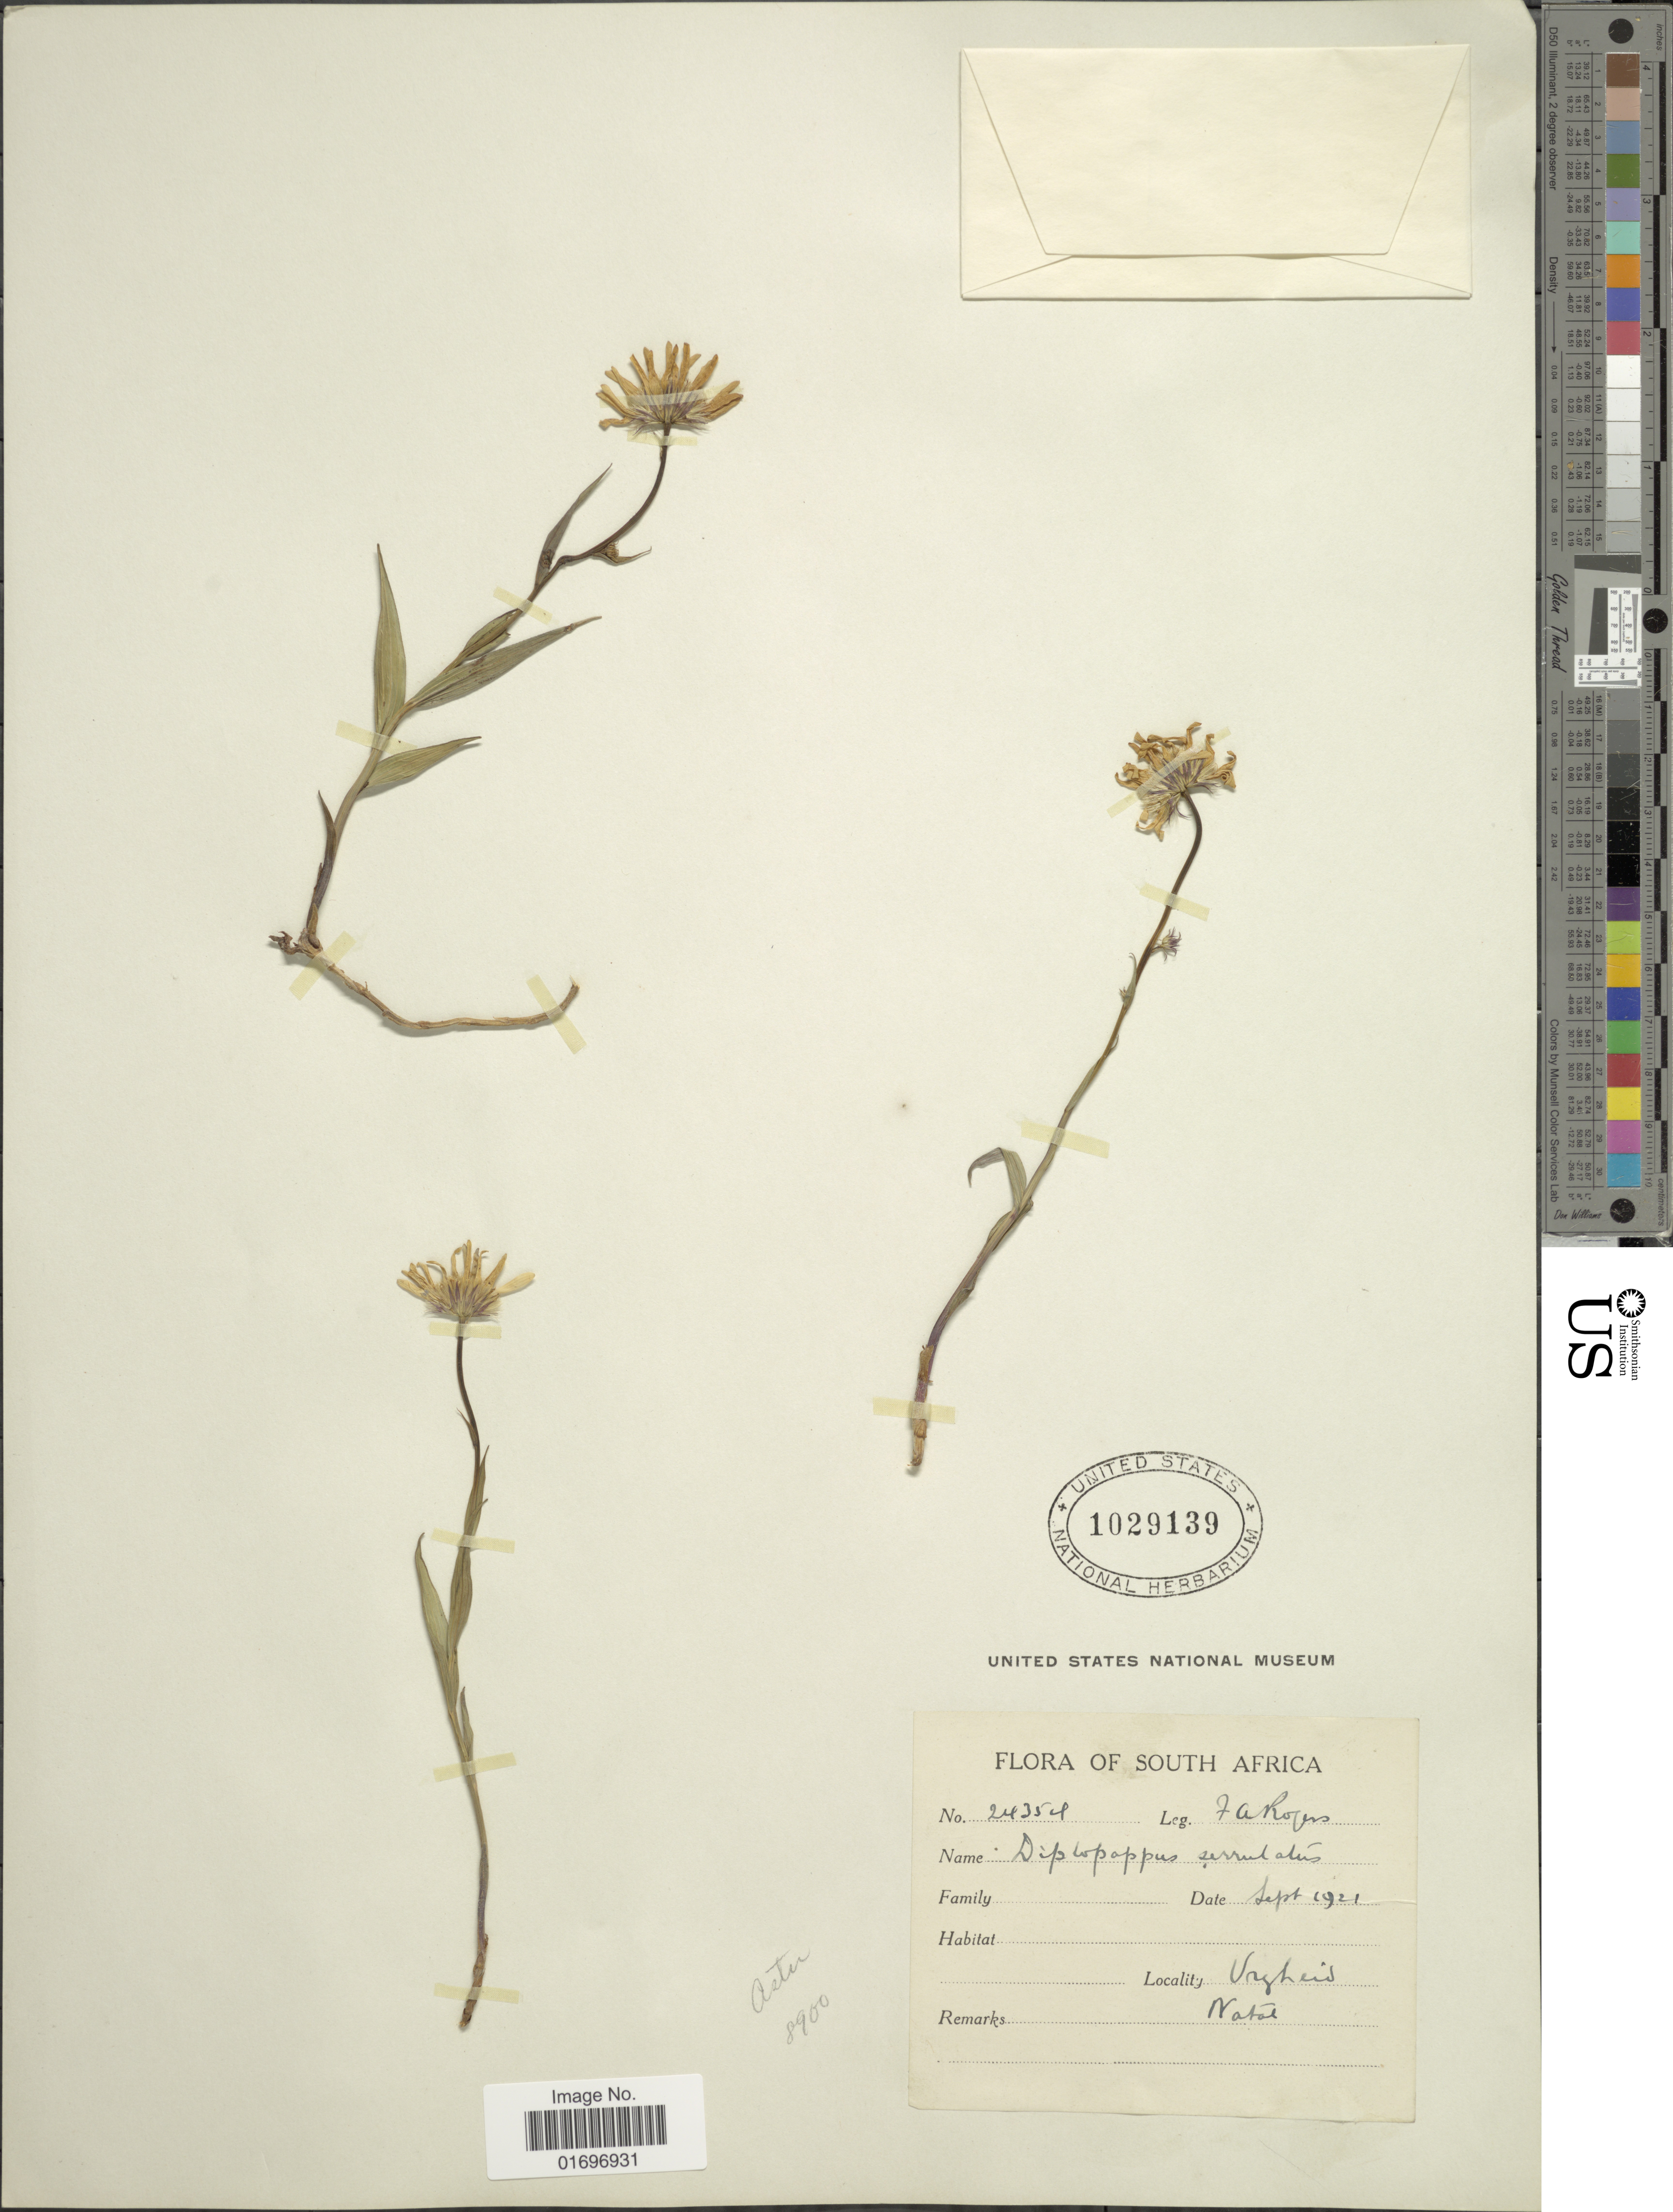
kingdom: Plantae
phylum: Tracheophyta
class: Magnoliopsida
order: Asterales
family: Asteraceae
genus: Aster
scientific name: Aster serrulatus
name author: Frye & Rigg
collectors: F. A. Rogers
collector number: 24354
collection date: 1921-09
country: South Africa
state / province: KwaZulu-Natal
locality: Vryheid, Natal.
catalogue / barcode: US 1029139